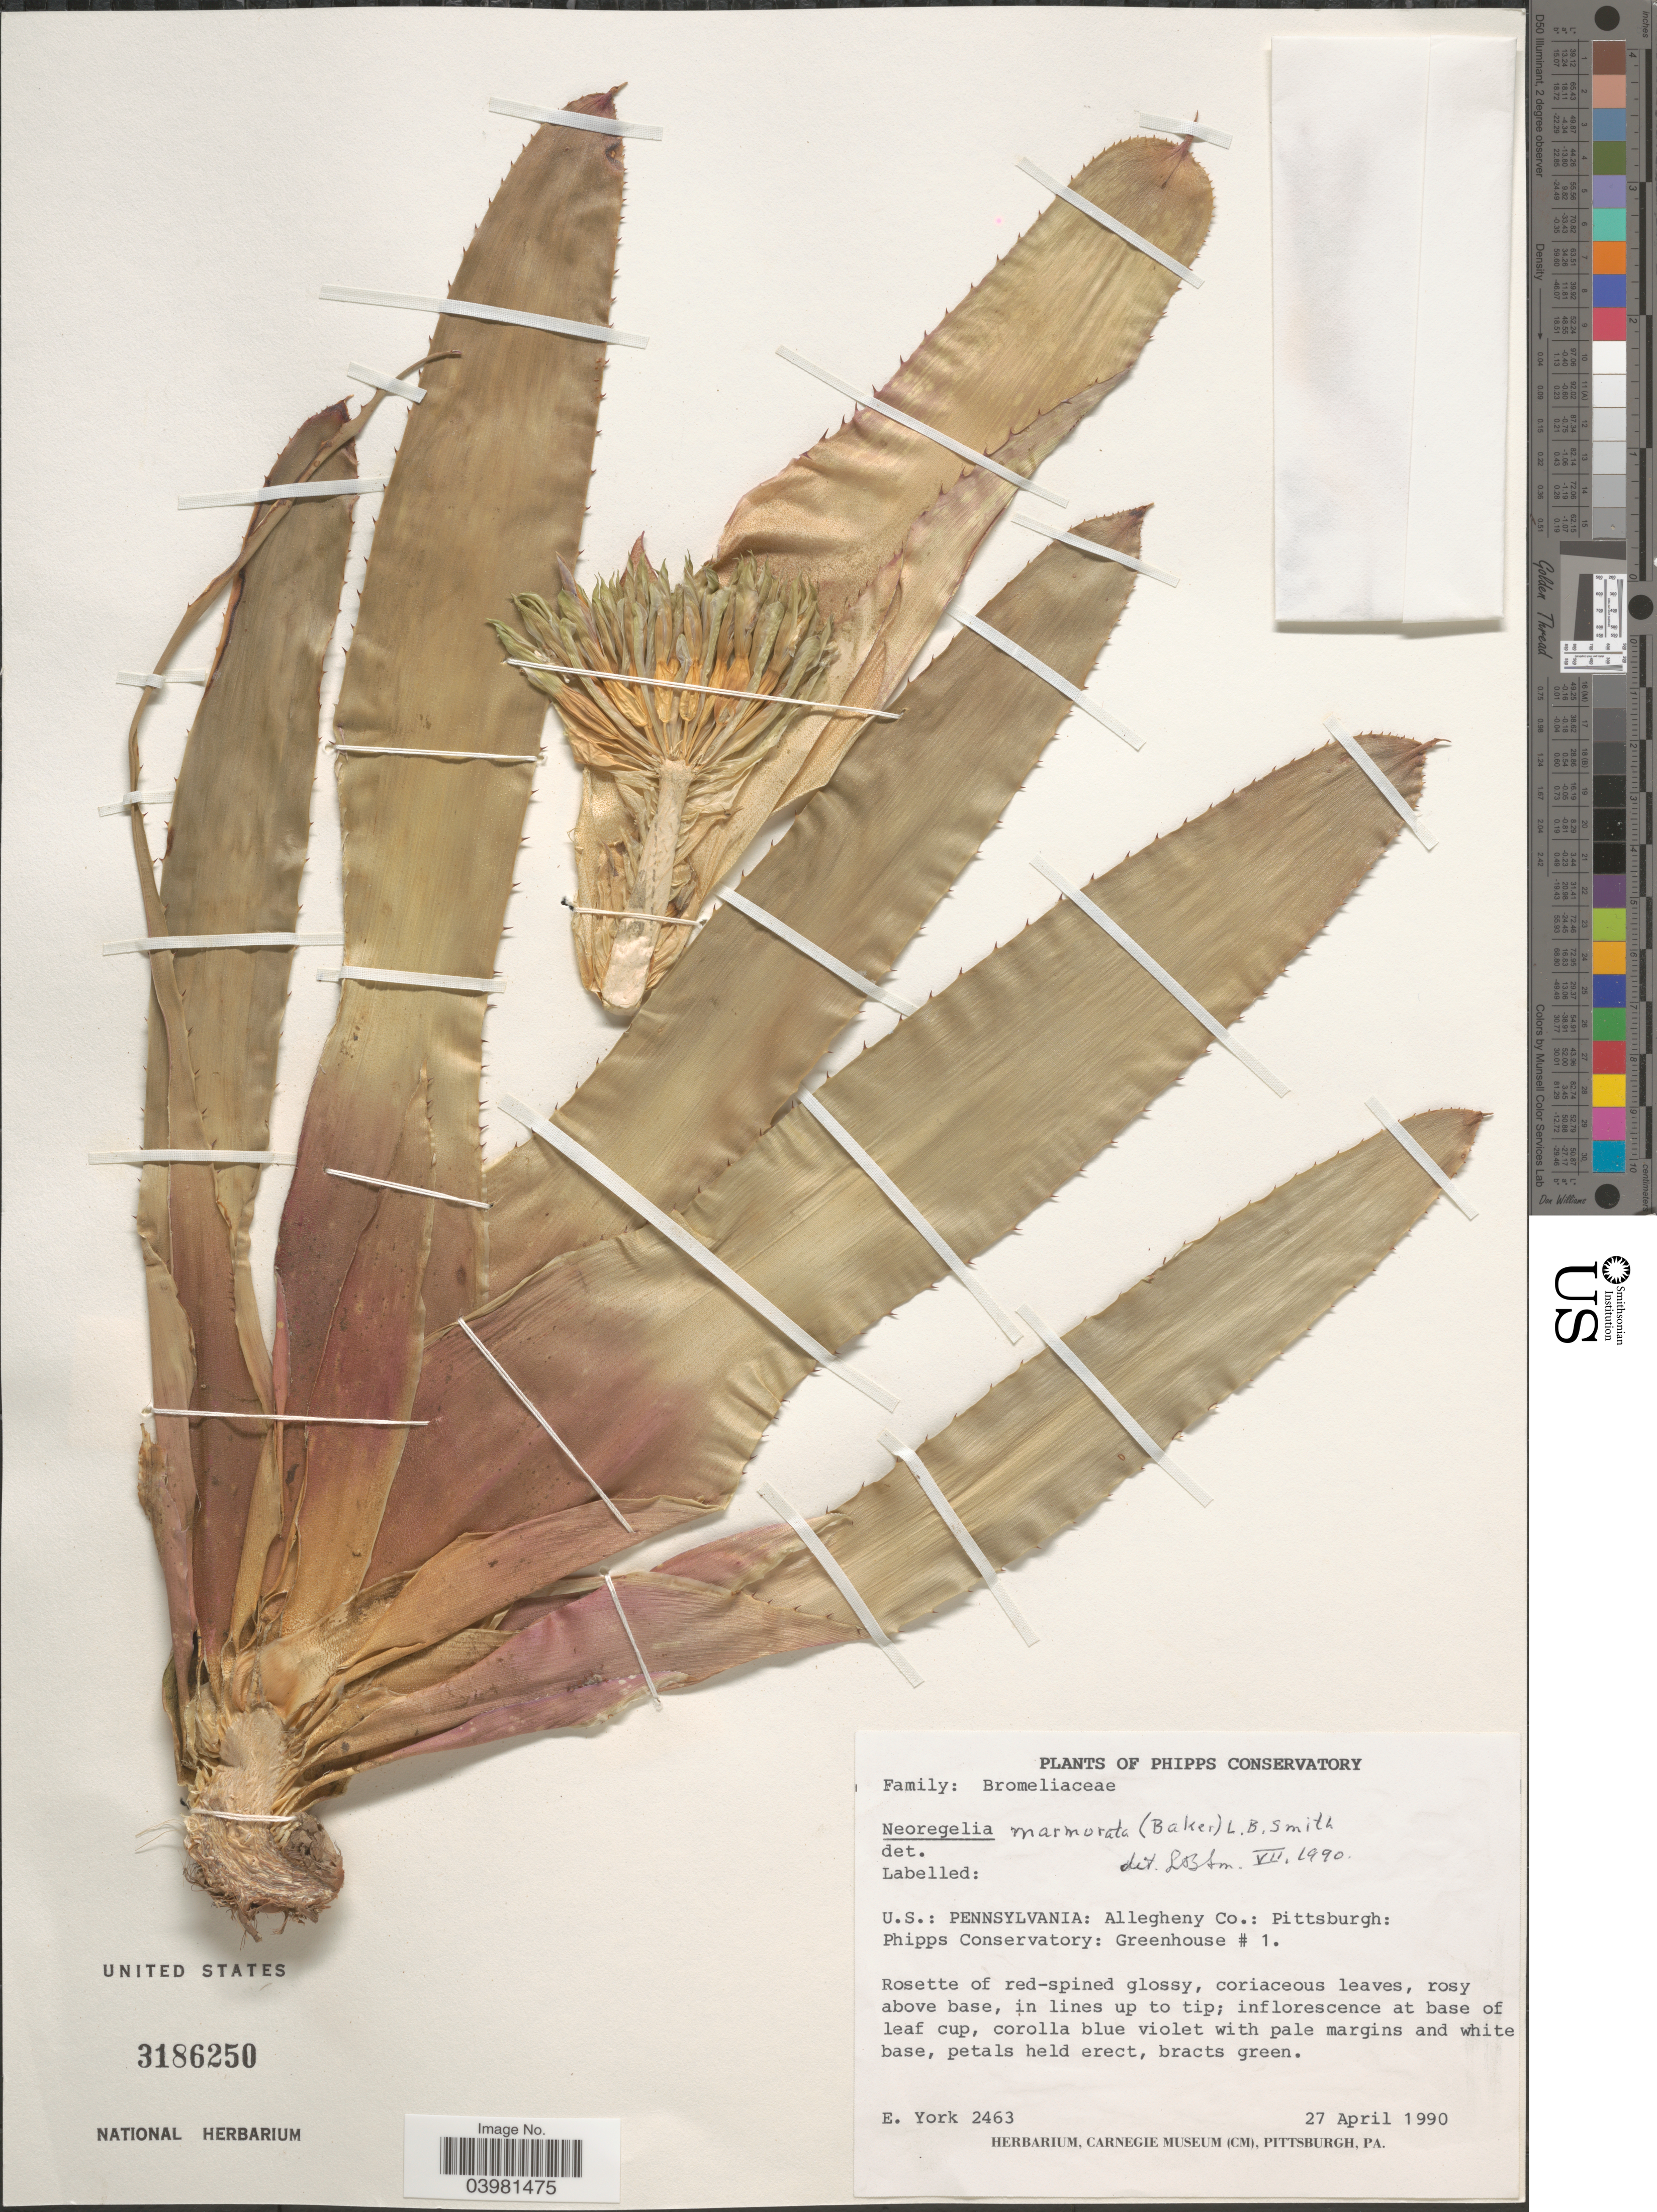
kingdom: Plantae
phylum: Tracheophyta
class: Liliopsida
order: Poales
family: Bromeliaceae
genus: Neoregelia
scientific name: Neoregelia marmorata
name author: (Baker) L.B. Sm.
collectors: E. York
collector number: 2463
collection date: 1990-04-27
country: United States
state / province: Pennsylvania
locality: Allegheny Co.: Pittsburgh: Phipps Conservatory: Greenhouse #1.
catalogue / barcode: US 3186250